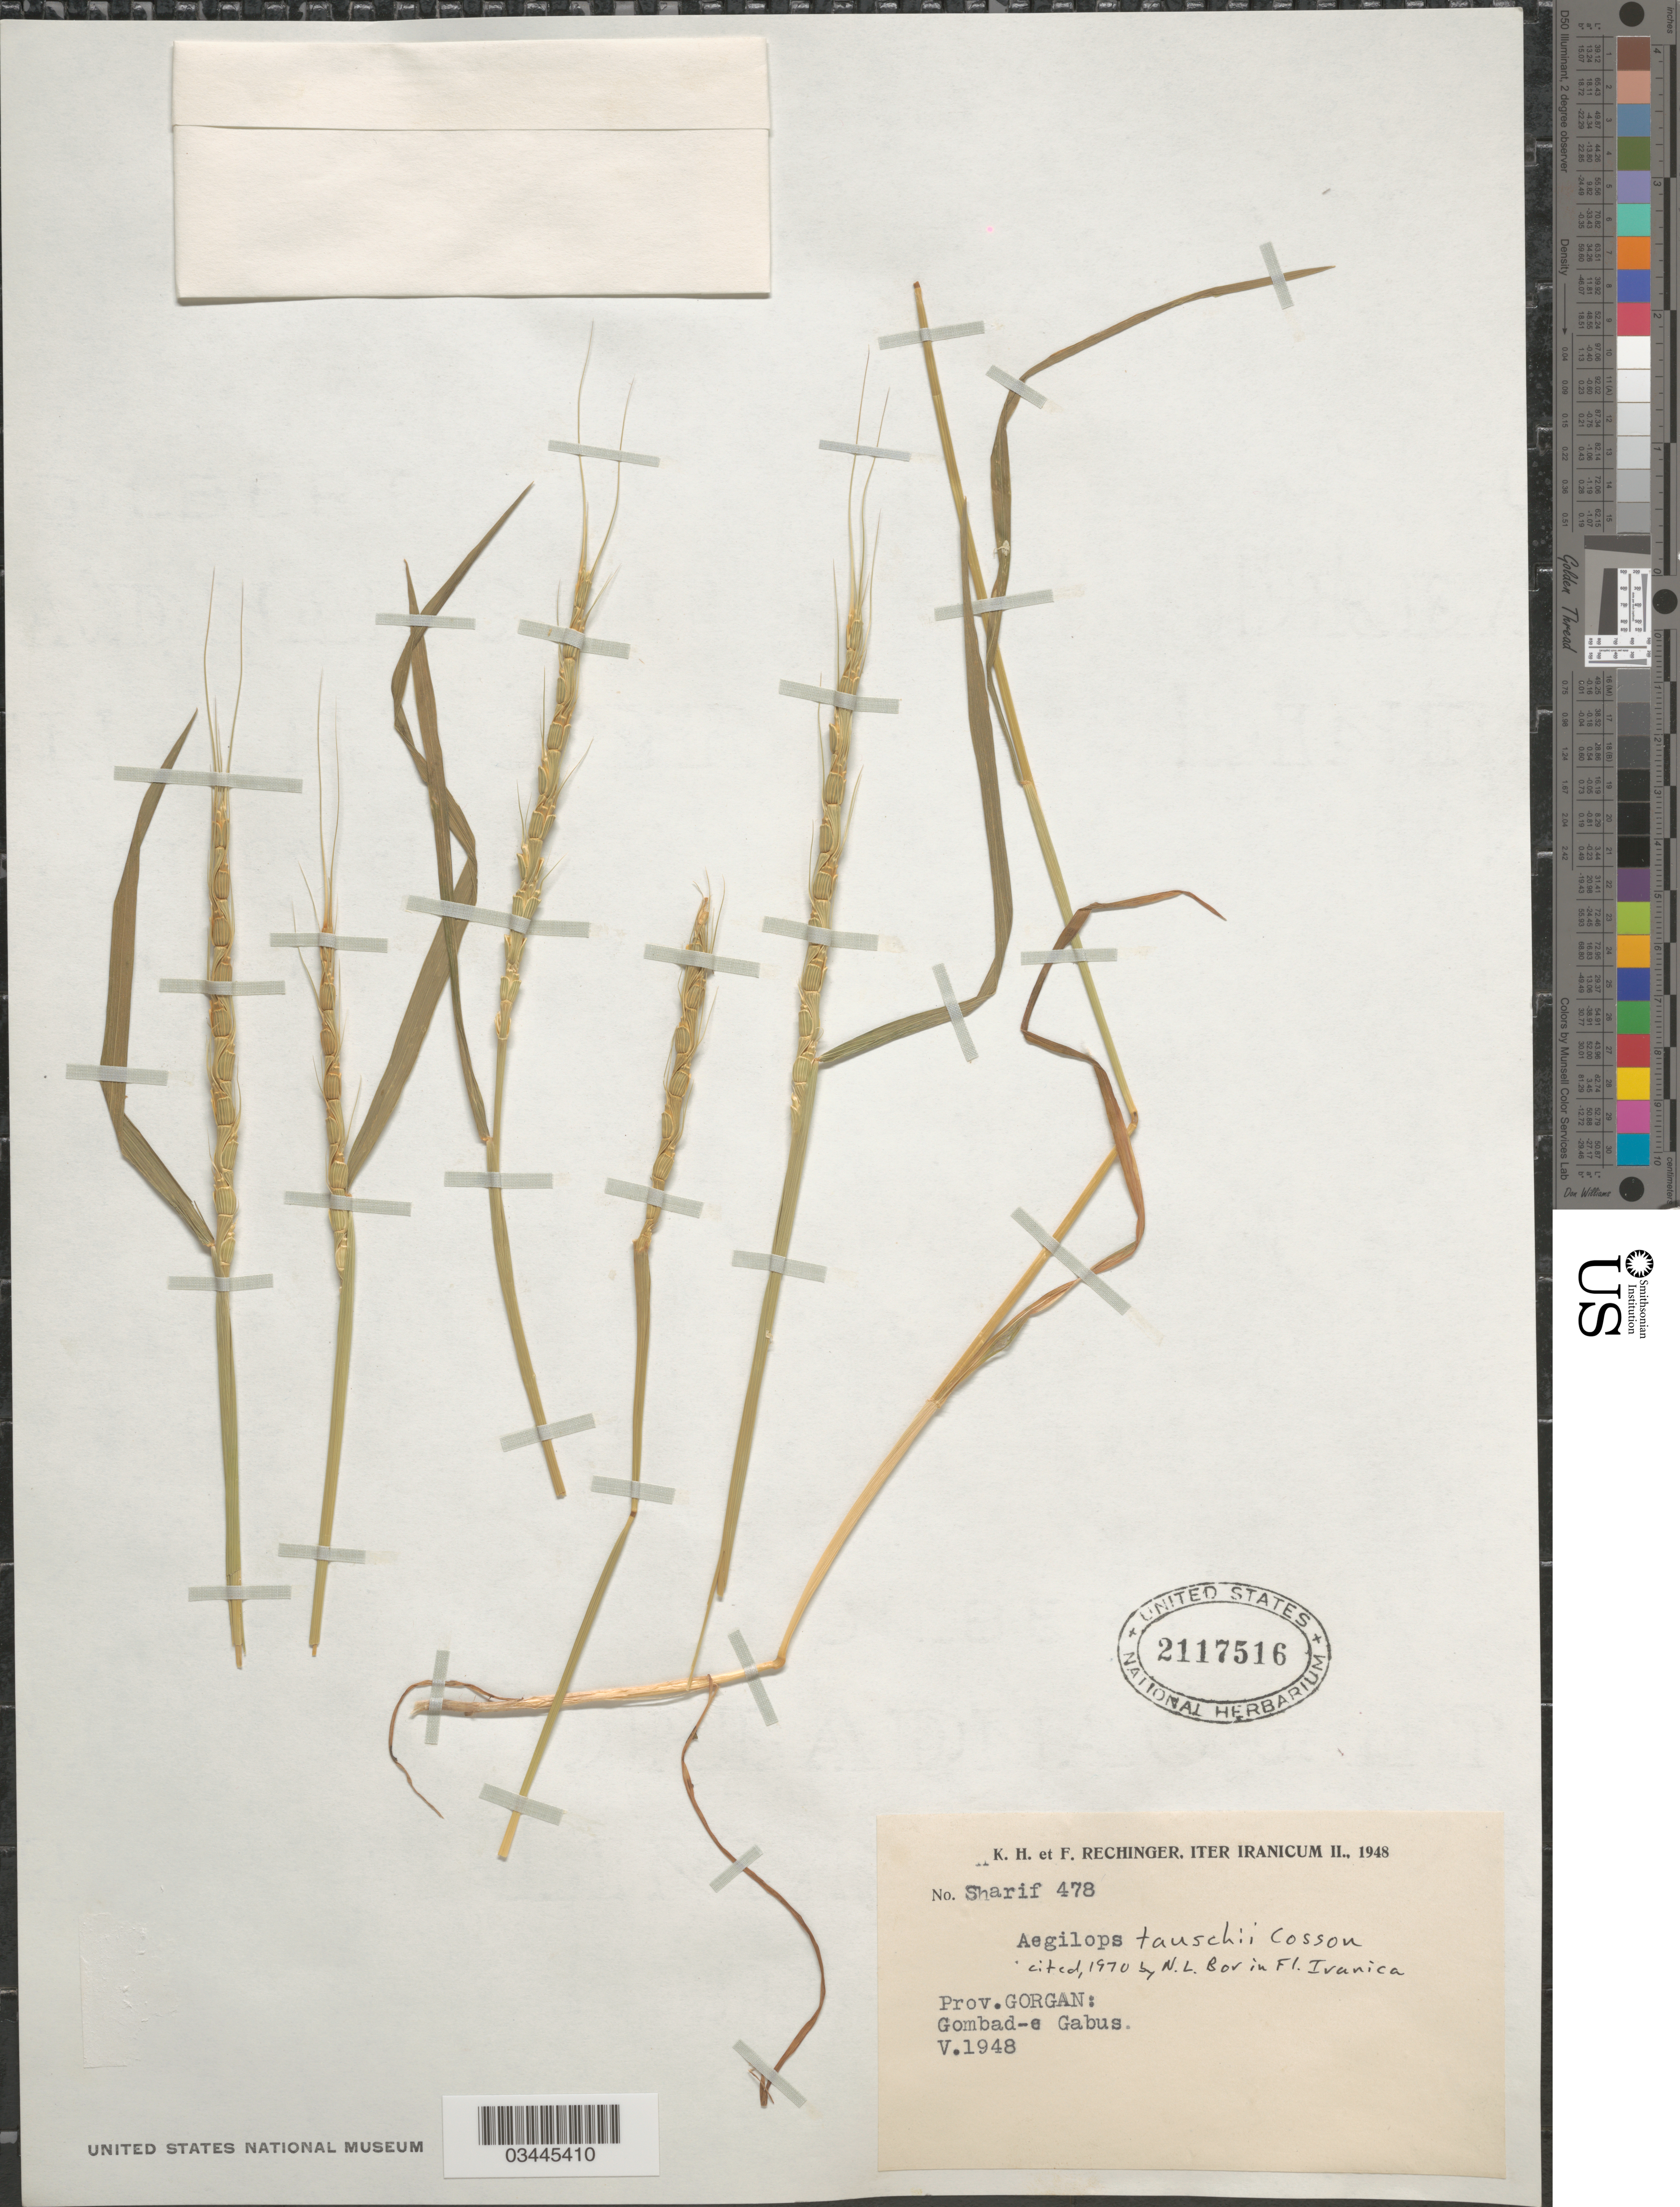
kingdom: Plantae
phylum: Tracheophyta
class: Liliopsida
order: Poales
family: Poaceae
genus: Aegilops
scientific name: Aegilops tauschii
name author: Coss.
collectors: K. H. Rechinger & F. Rechinger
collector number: Sharif 478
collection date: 1948-05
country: Iran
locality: Iter Iranicum II., 1948. Prov. Gorgan: Gombad-e Gabus.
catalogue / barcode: US 2117516